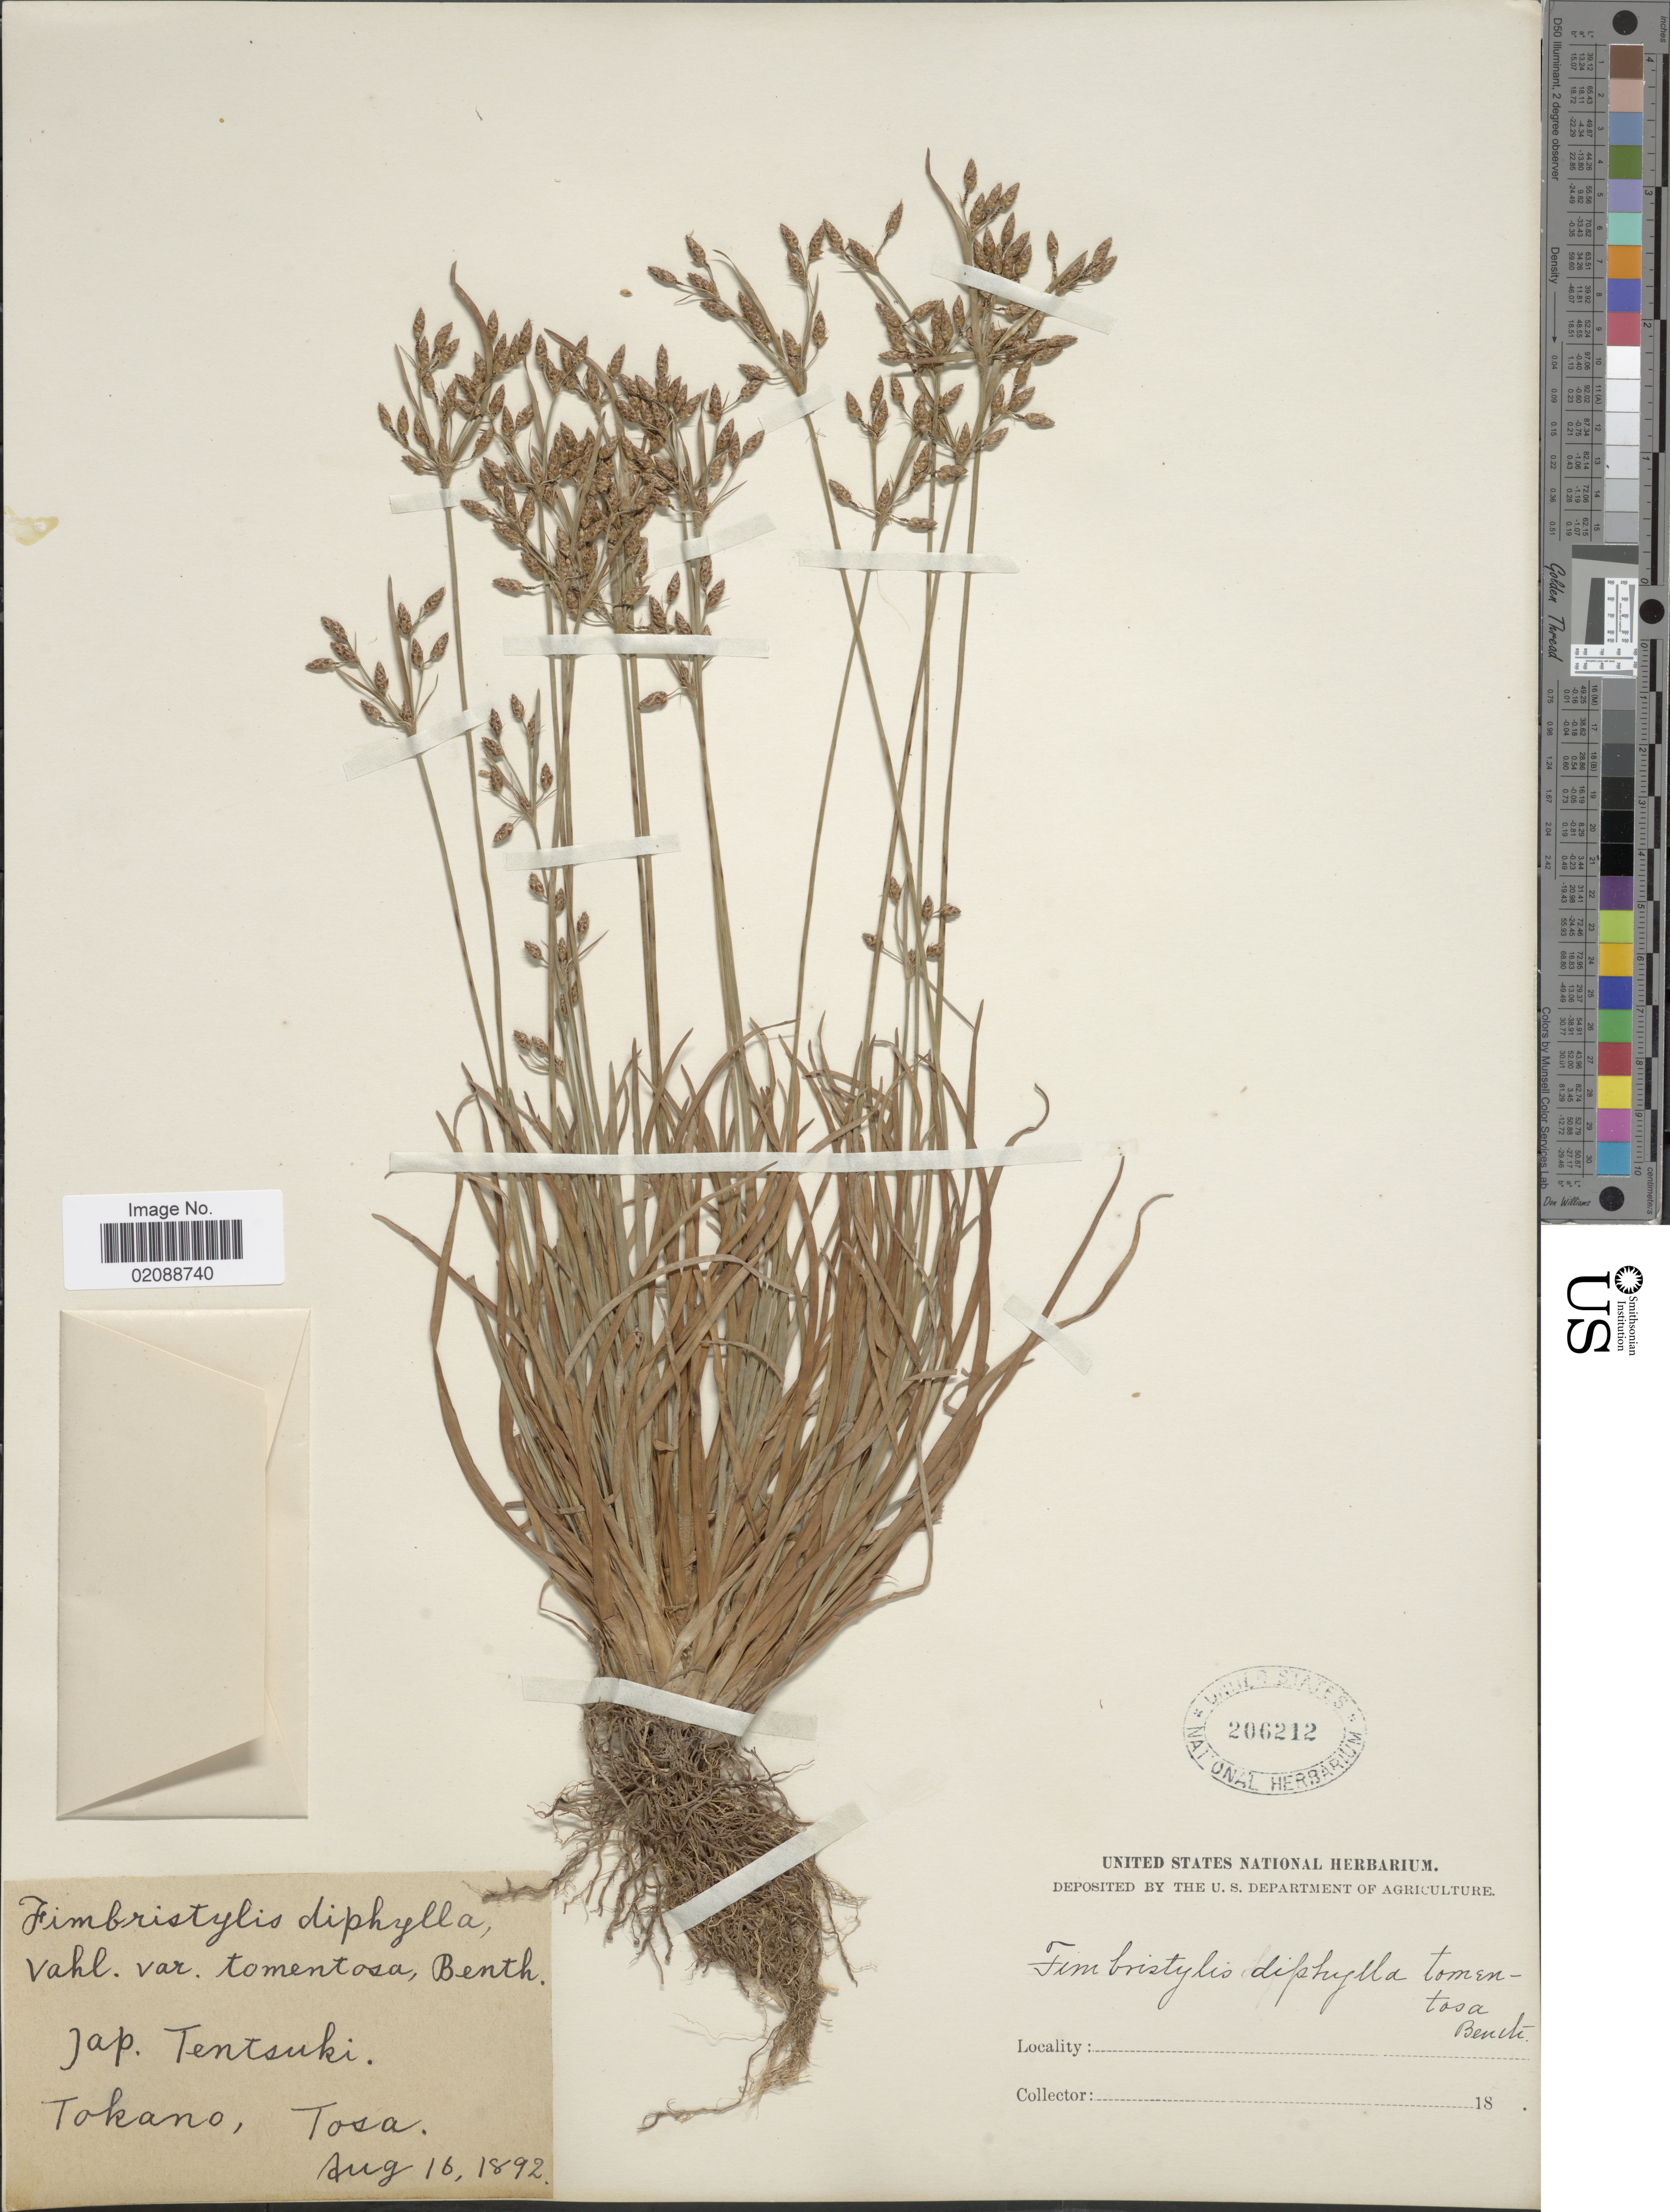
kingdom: Plantae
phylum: Tracheophyta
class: Liliopsida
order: Poales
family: Cyperaceae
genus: Fimbristylis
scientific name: Fimbristylis annua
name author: (All.) Roem. & Schult.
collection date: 1892-08-16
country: Japan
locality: Tokano, Tosa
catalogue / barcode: US 206212